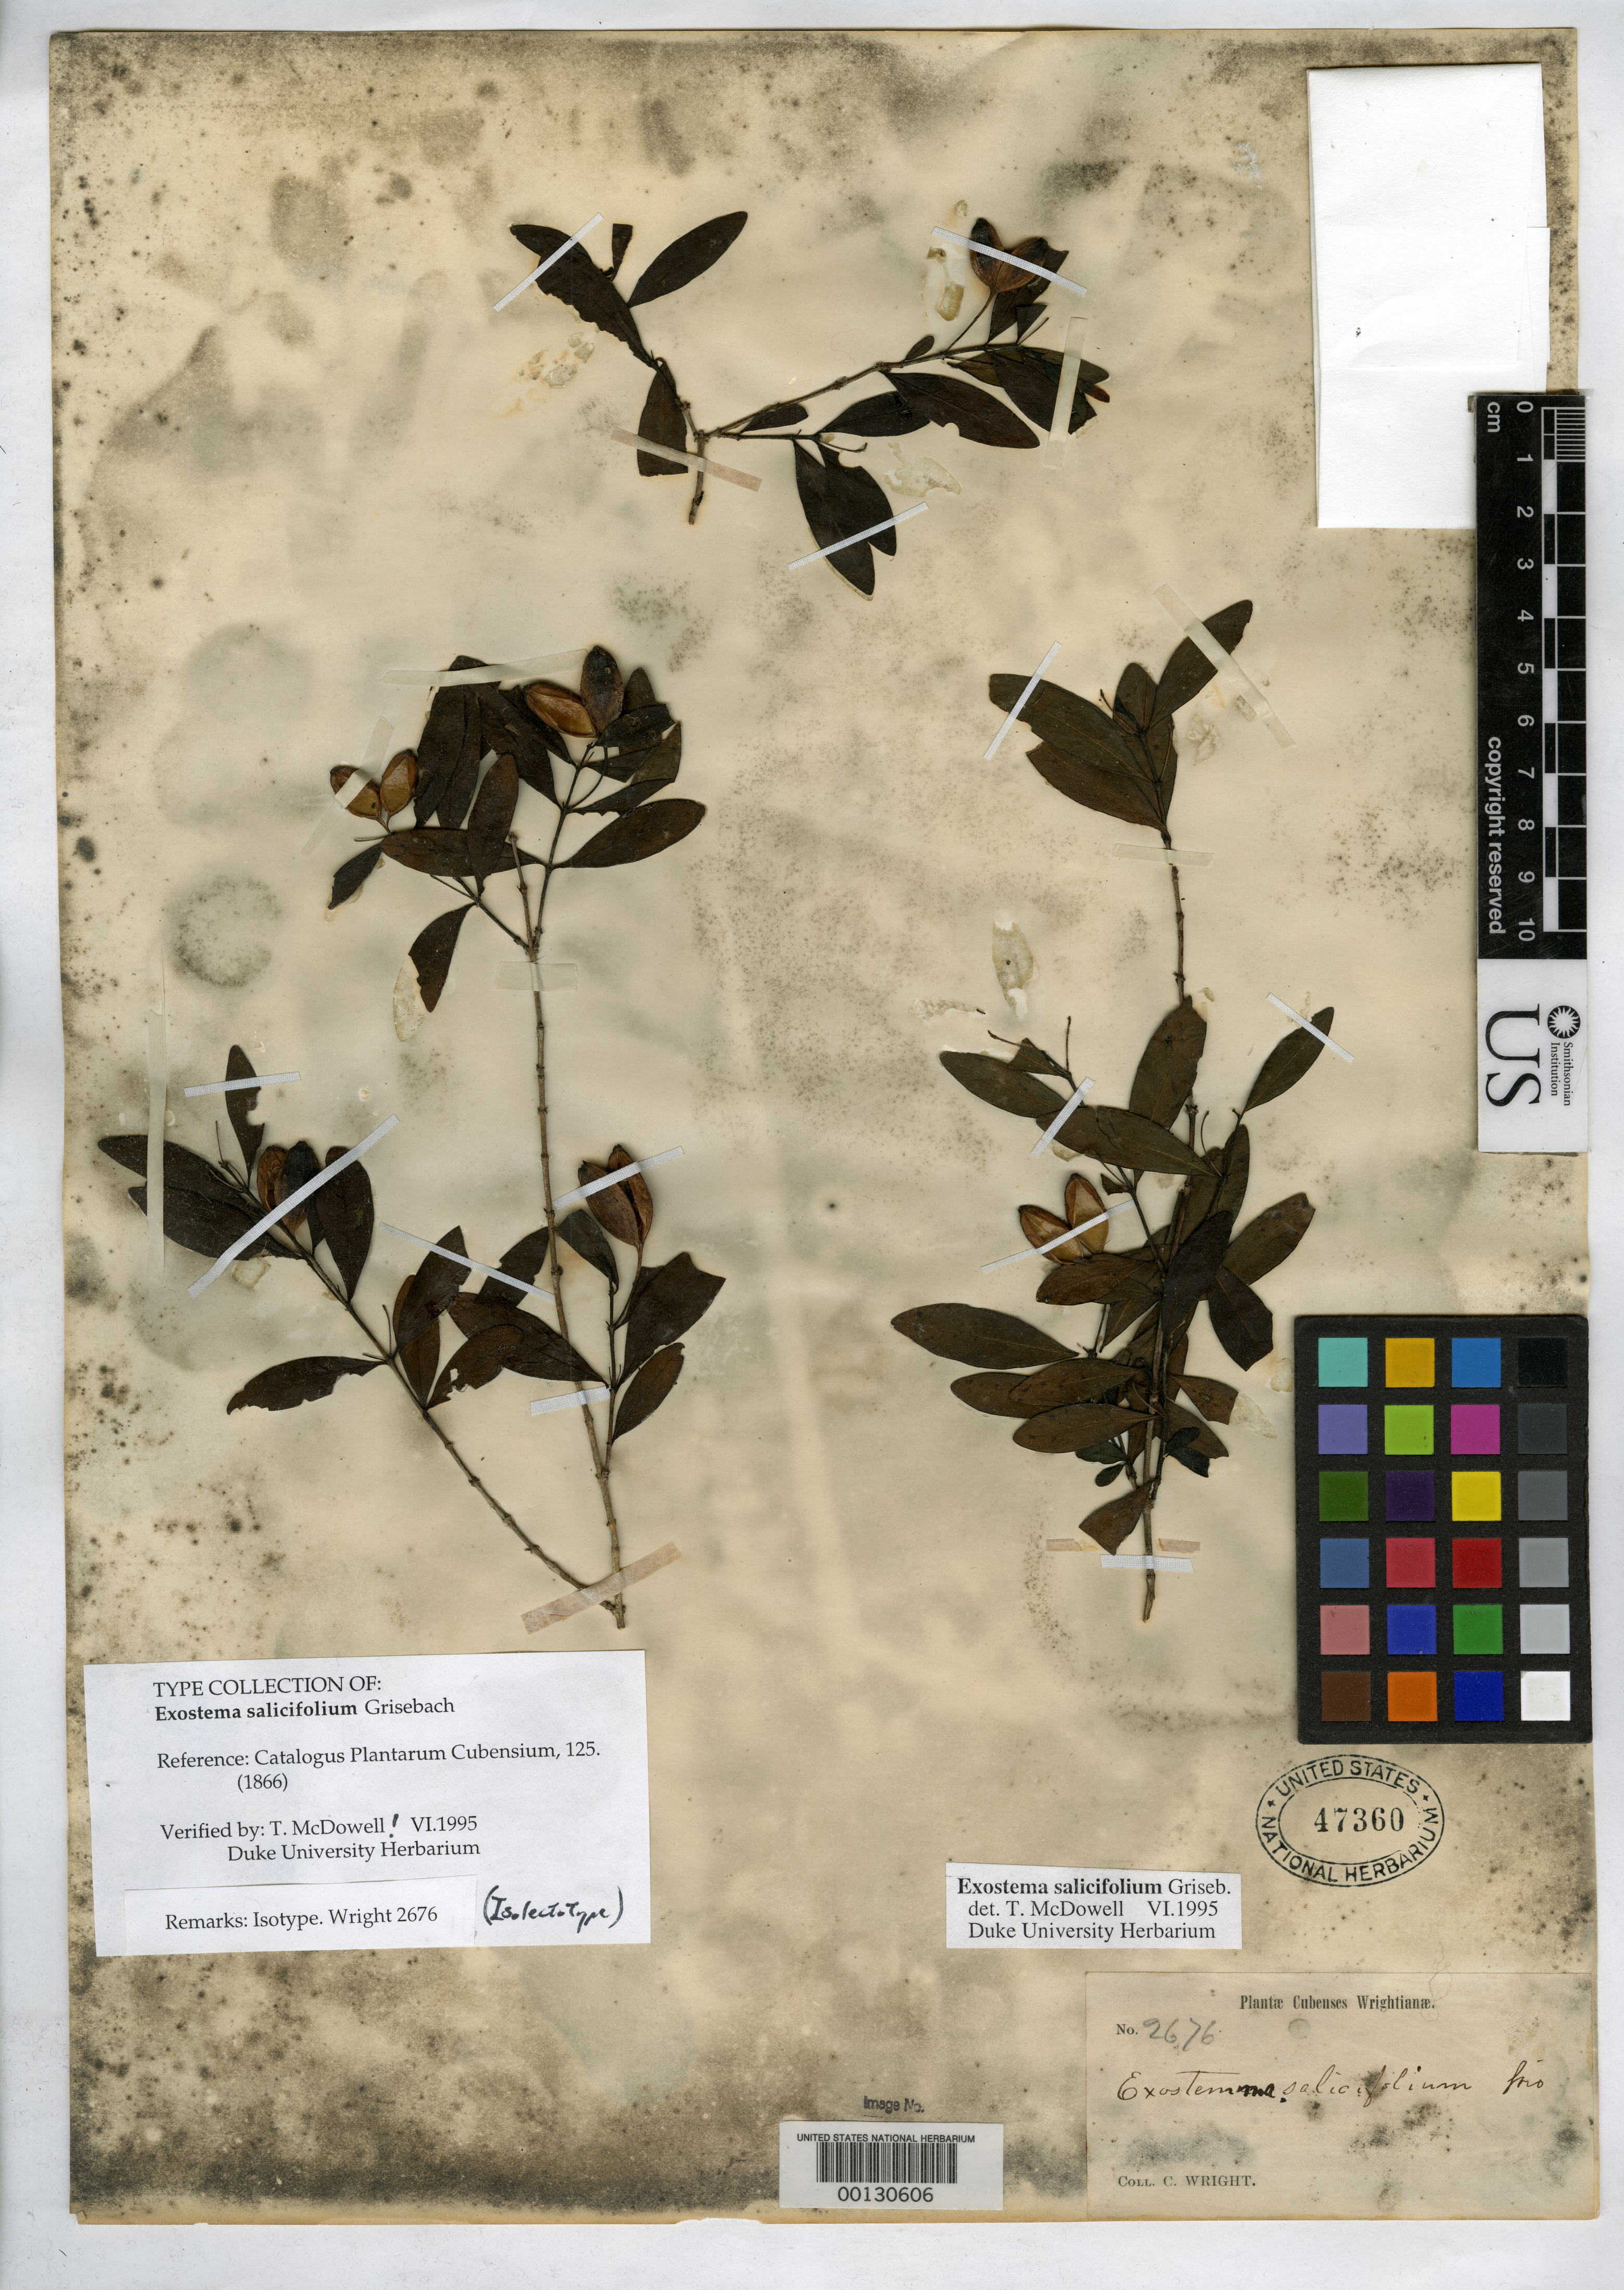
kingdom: Plantae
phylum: Tracheophyta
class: Magnoliopsida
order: Gentianales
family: Rubiaceae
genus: Exostema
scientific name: Exostema salicifolium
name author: Griseb.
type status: Isosyntype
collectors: C. Wright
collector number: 2676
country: Cuba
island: Greater Antilles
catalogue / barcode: US 47360